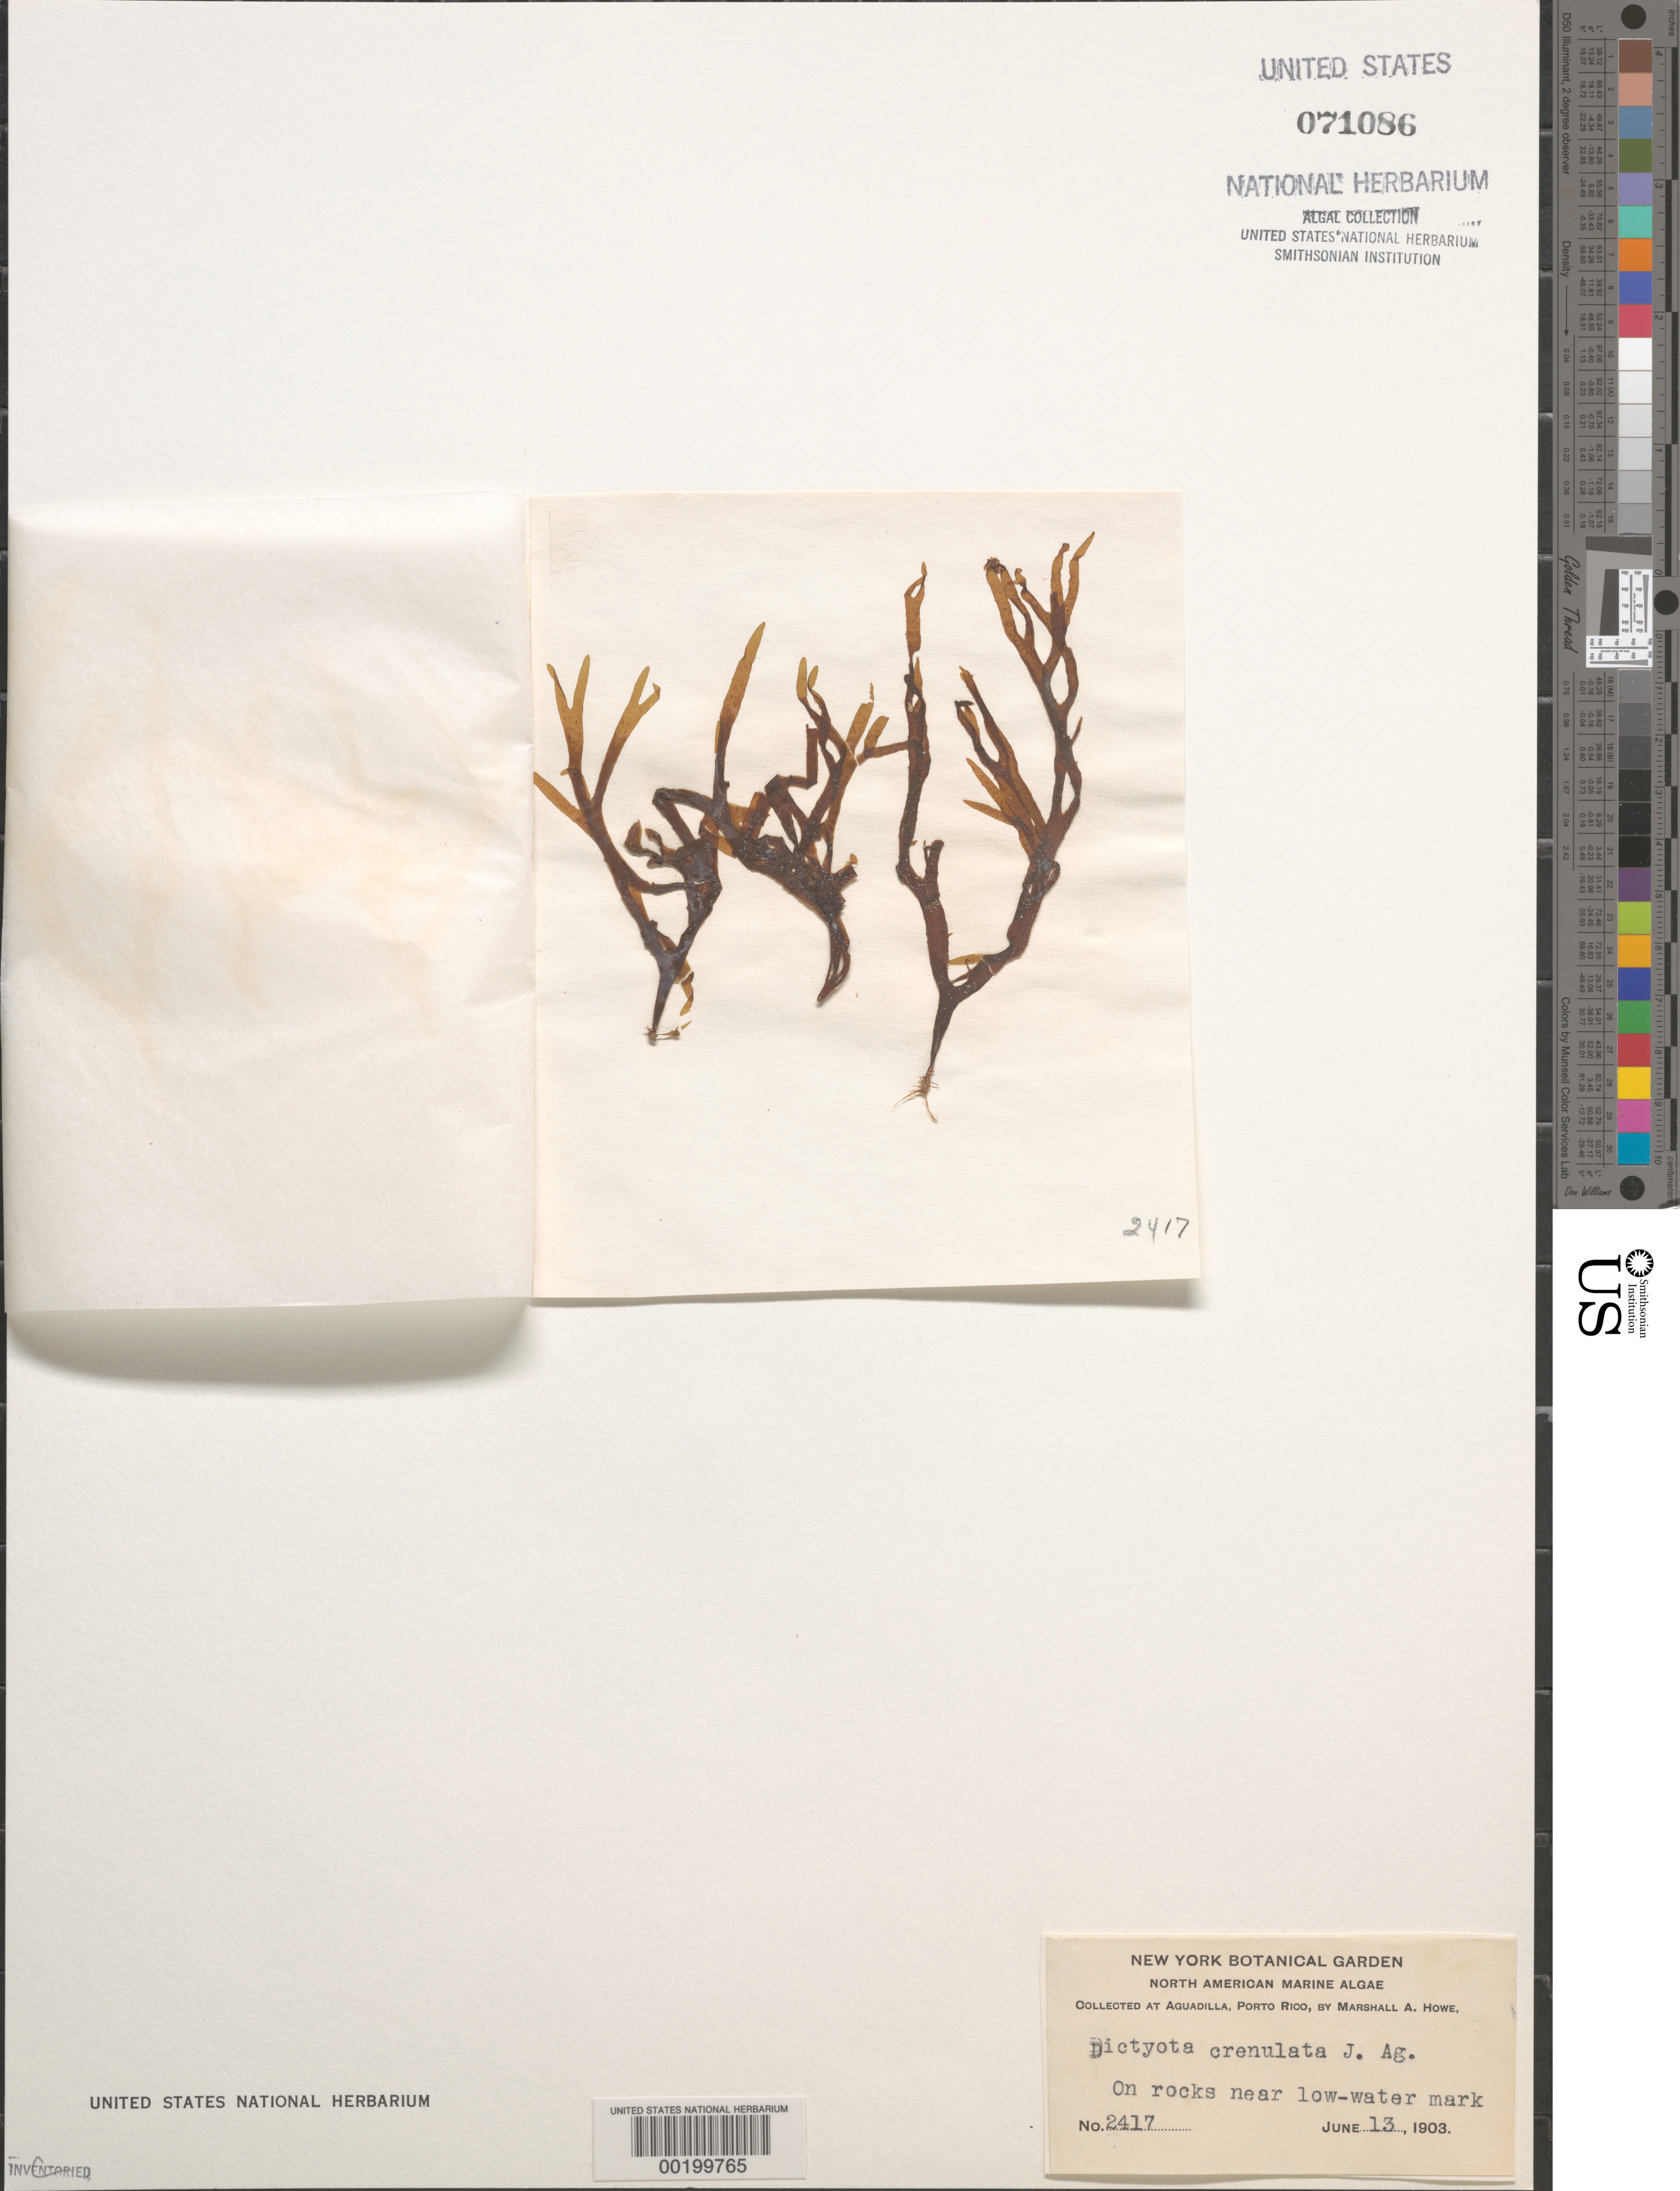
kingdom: Chromista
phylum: Ochrophyta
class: Phaeophyceae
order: Dictyotales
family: Dictyotaceae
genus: Dictyota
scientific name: Dictyota crenulata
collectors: M. A. Howe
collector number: MAH 2417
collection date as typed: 13 Jun 1903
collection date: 1903-06-13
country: Puerto Rico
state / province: Aguadilla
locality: Aguadilla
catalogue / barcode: US 71086